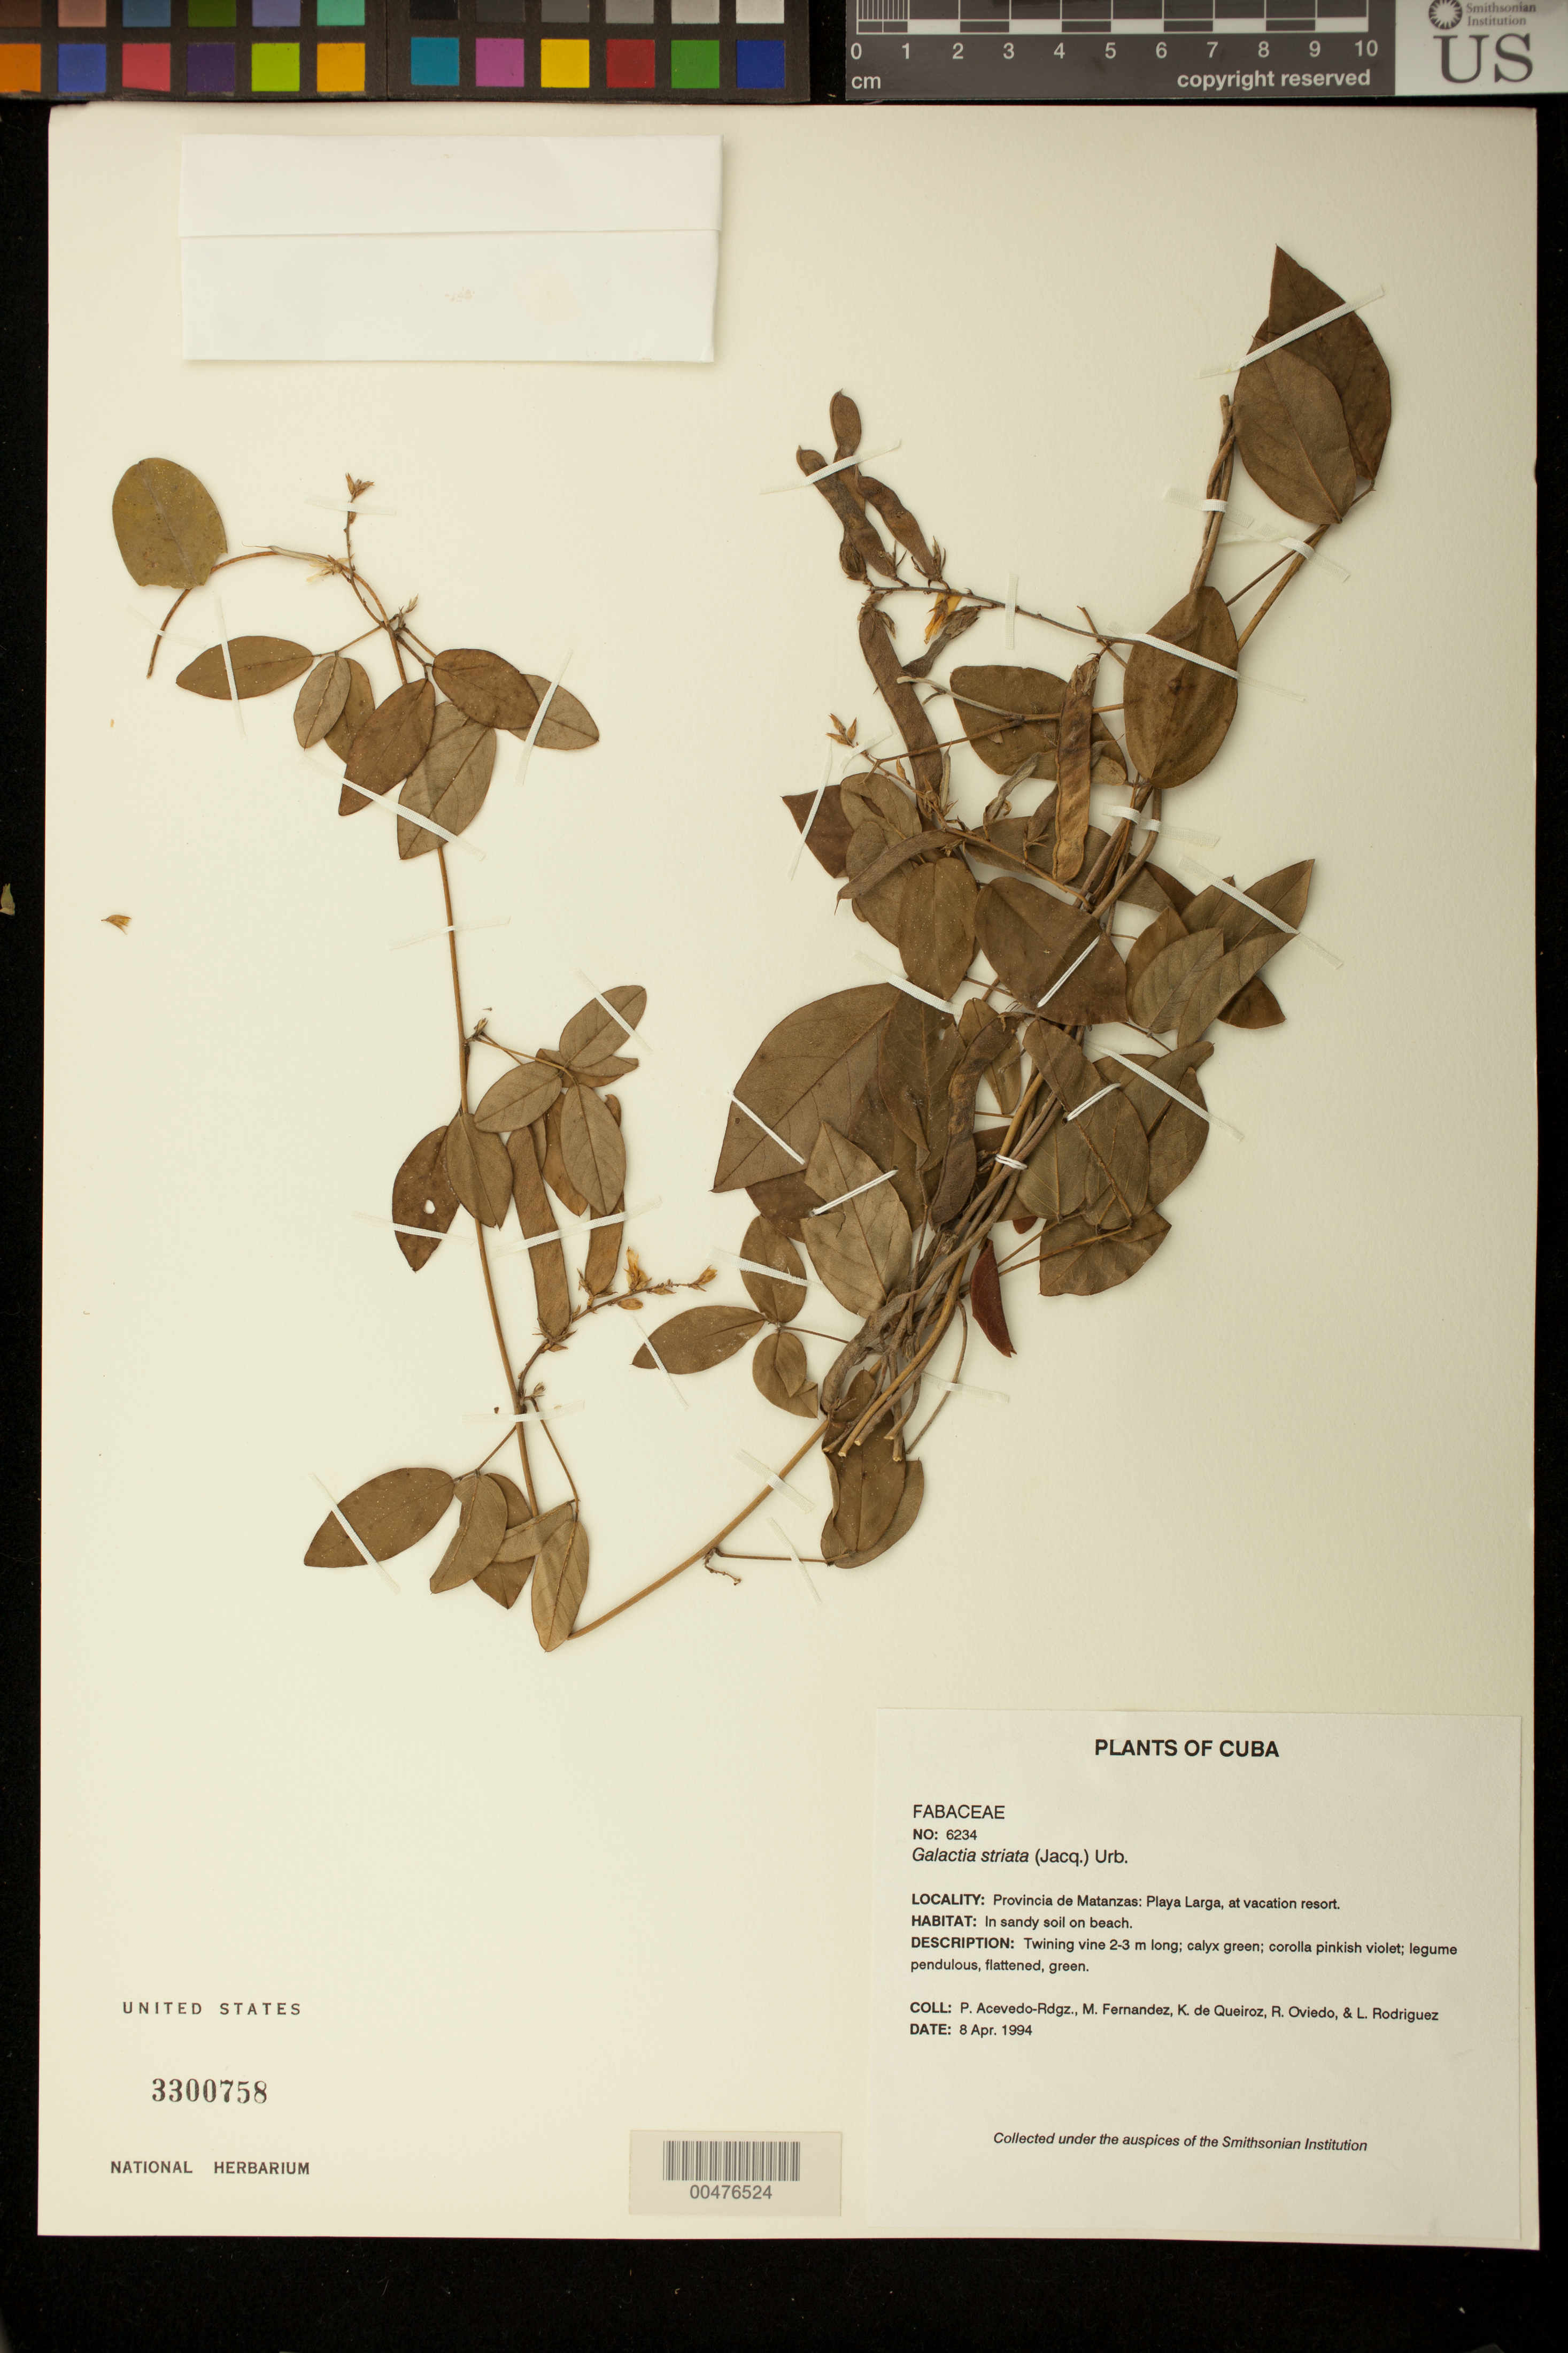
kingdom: Plantae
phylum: Tracheophyta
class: Magnoliopsida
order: Fabales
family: Fabaceae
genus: Galactia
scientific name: Galactia striata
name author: (Jacq.) Urb.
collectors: P. Acevedo-Rodr., M. Fernández, K. De Queiroz, R. Oviedo & L. Rodriguez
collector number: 6234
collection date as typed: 08 Apr 1994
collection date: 1994-04-08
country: Cuba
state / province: Matanzas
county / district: Municipio de Ciénaga de Zapata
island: Cuba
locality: Playa Larga, at vacation resort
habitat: In sandy soil on beach.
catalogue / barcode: US 3300758